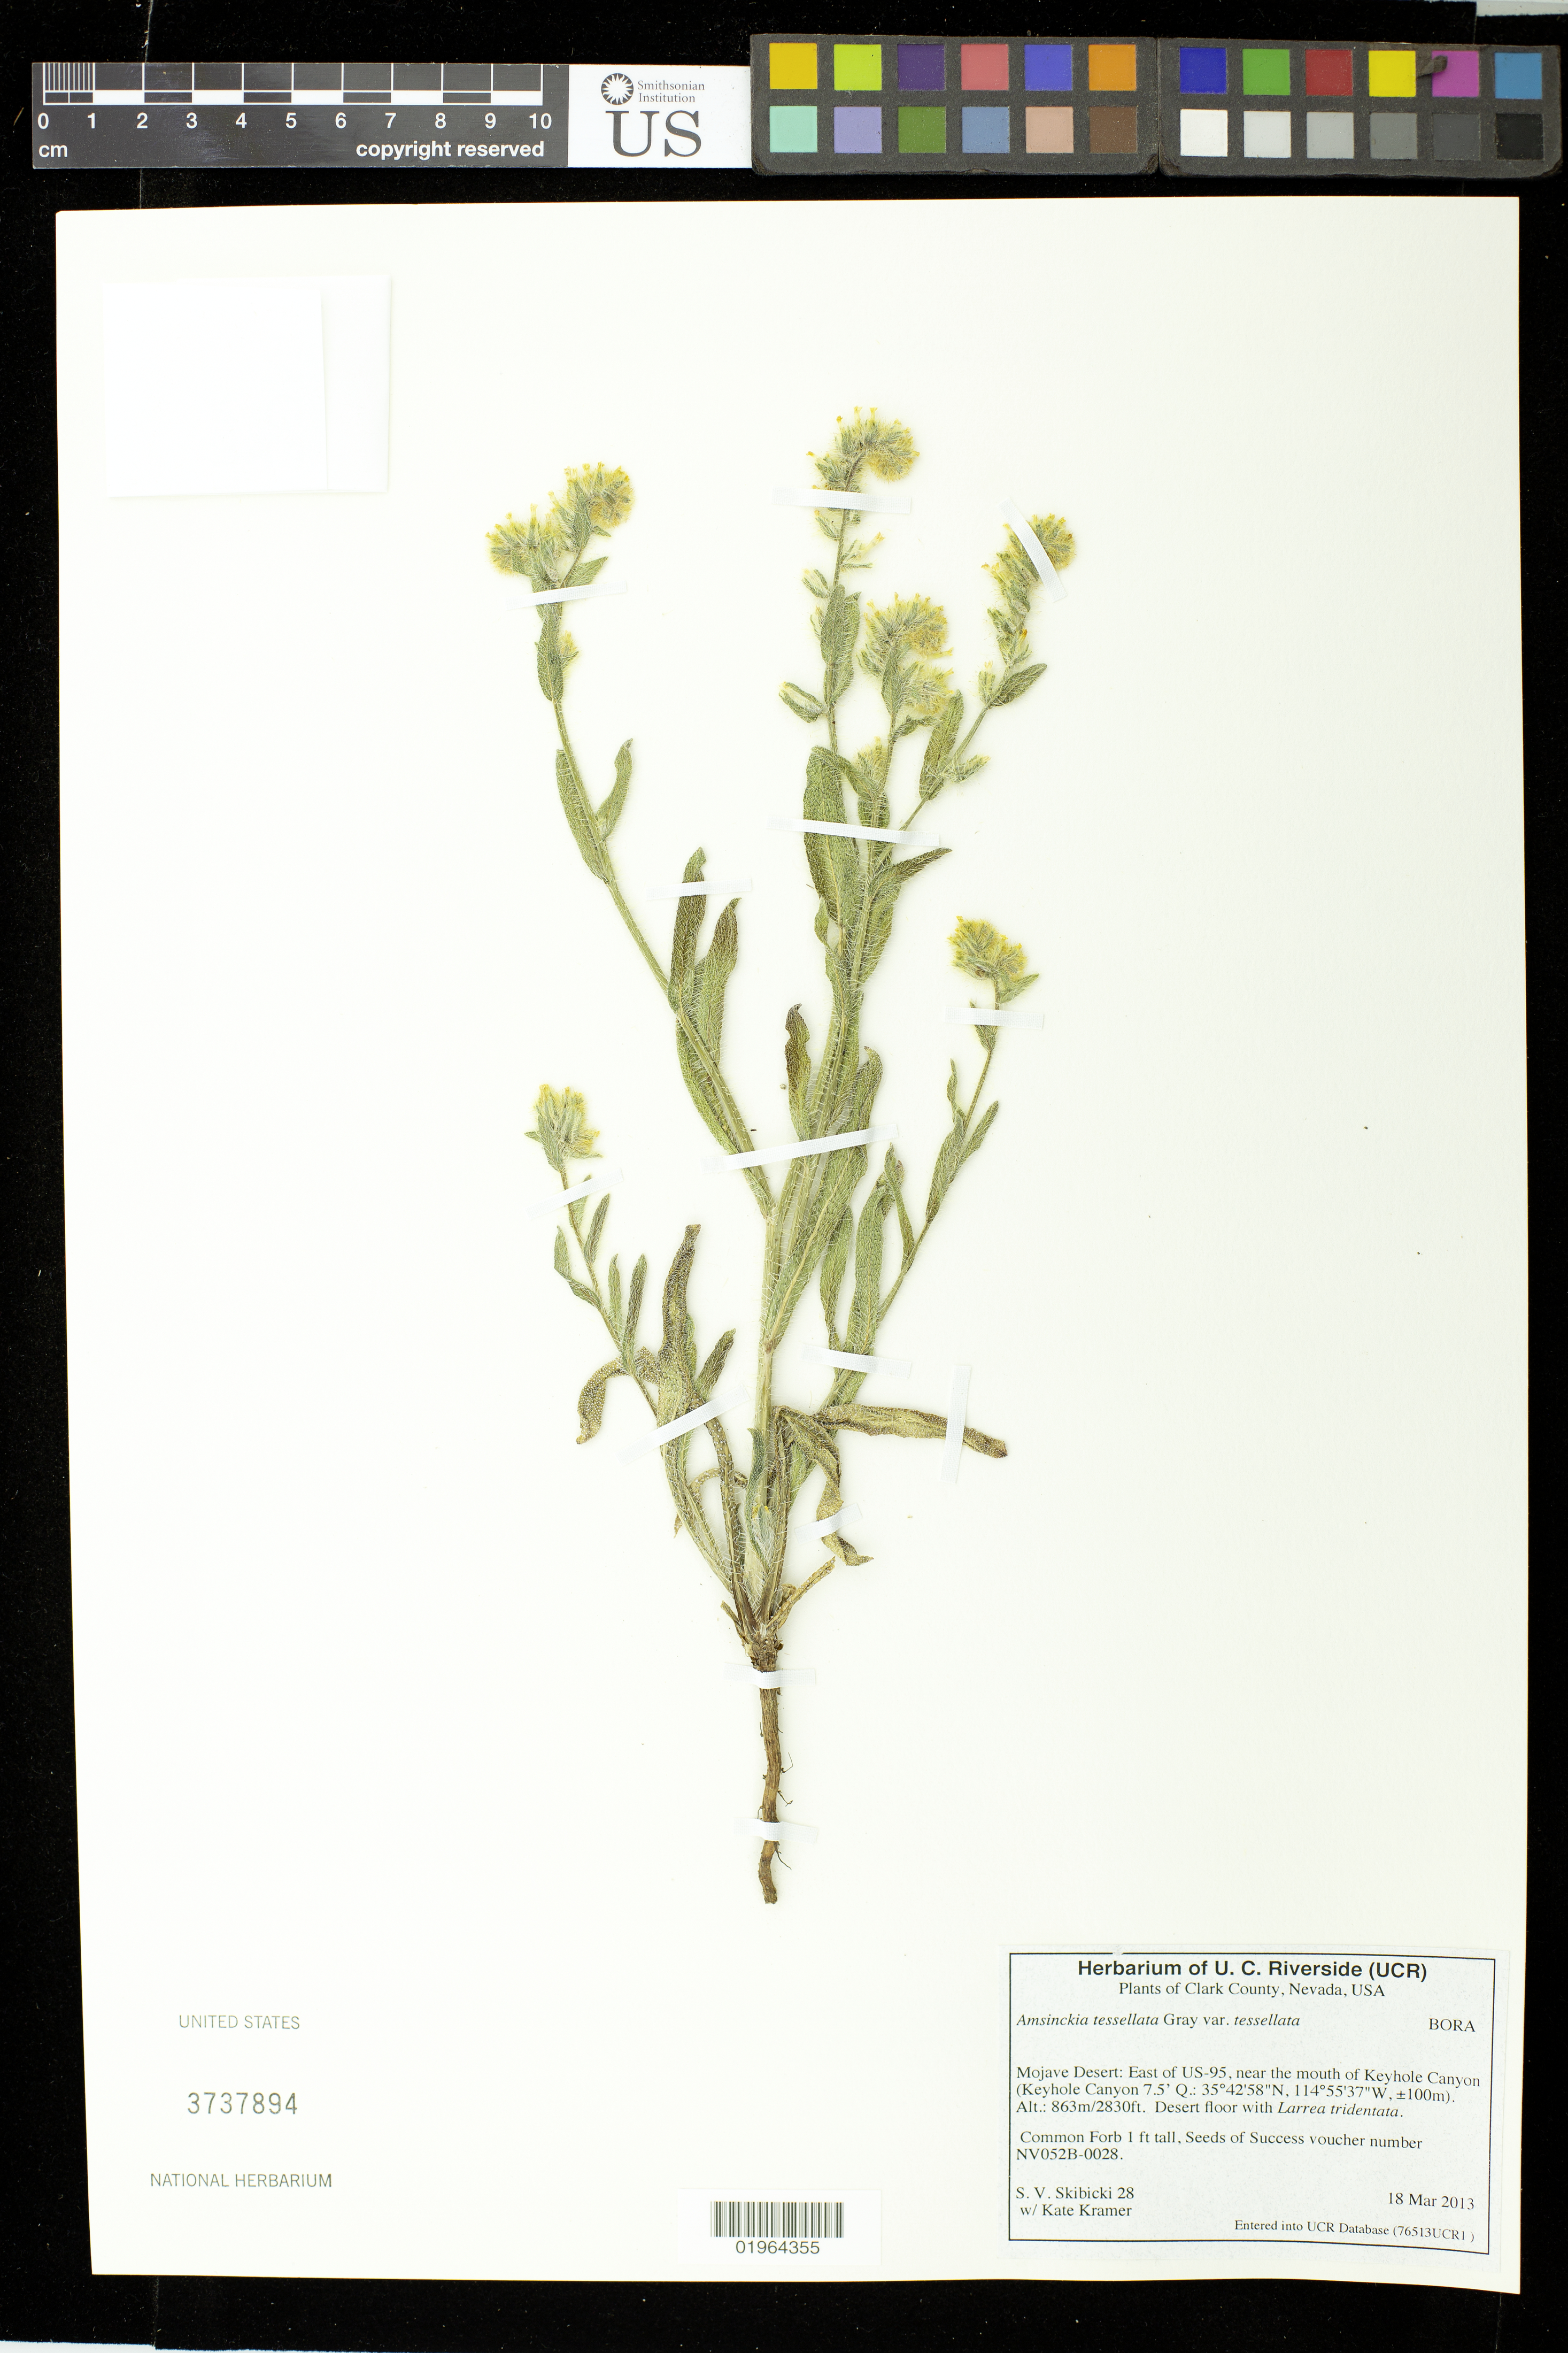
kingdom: Plantae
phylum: Tracheophyta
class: Magnoliopsida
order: Boraginales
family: Boraginaceae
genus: Amsinckia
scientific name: Amsinckia tessellata var. tessellata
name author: A. Gray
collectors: S. Skibicki & K. Kramer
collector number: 28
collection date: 2013-03-18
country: United States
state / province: Nevada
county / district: Clark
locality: Mojave Desert, near the mouth of Keyhole Canyon, east of US-95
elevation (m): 863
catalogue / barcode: US 3737894